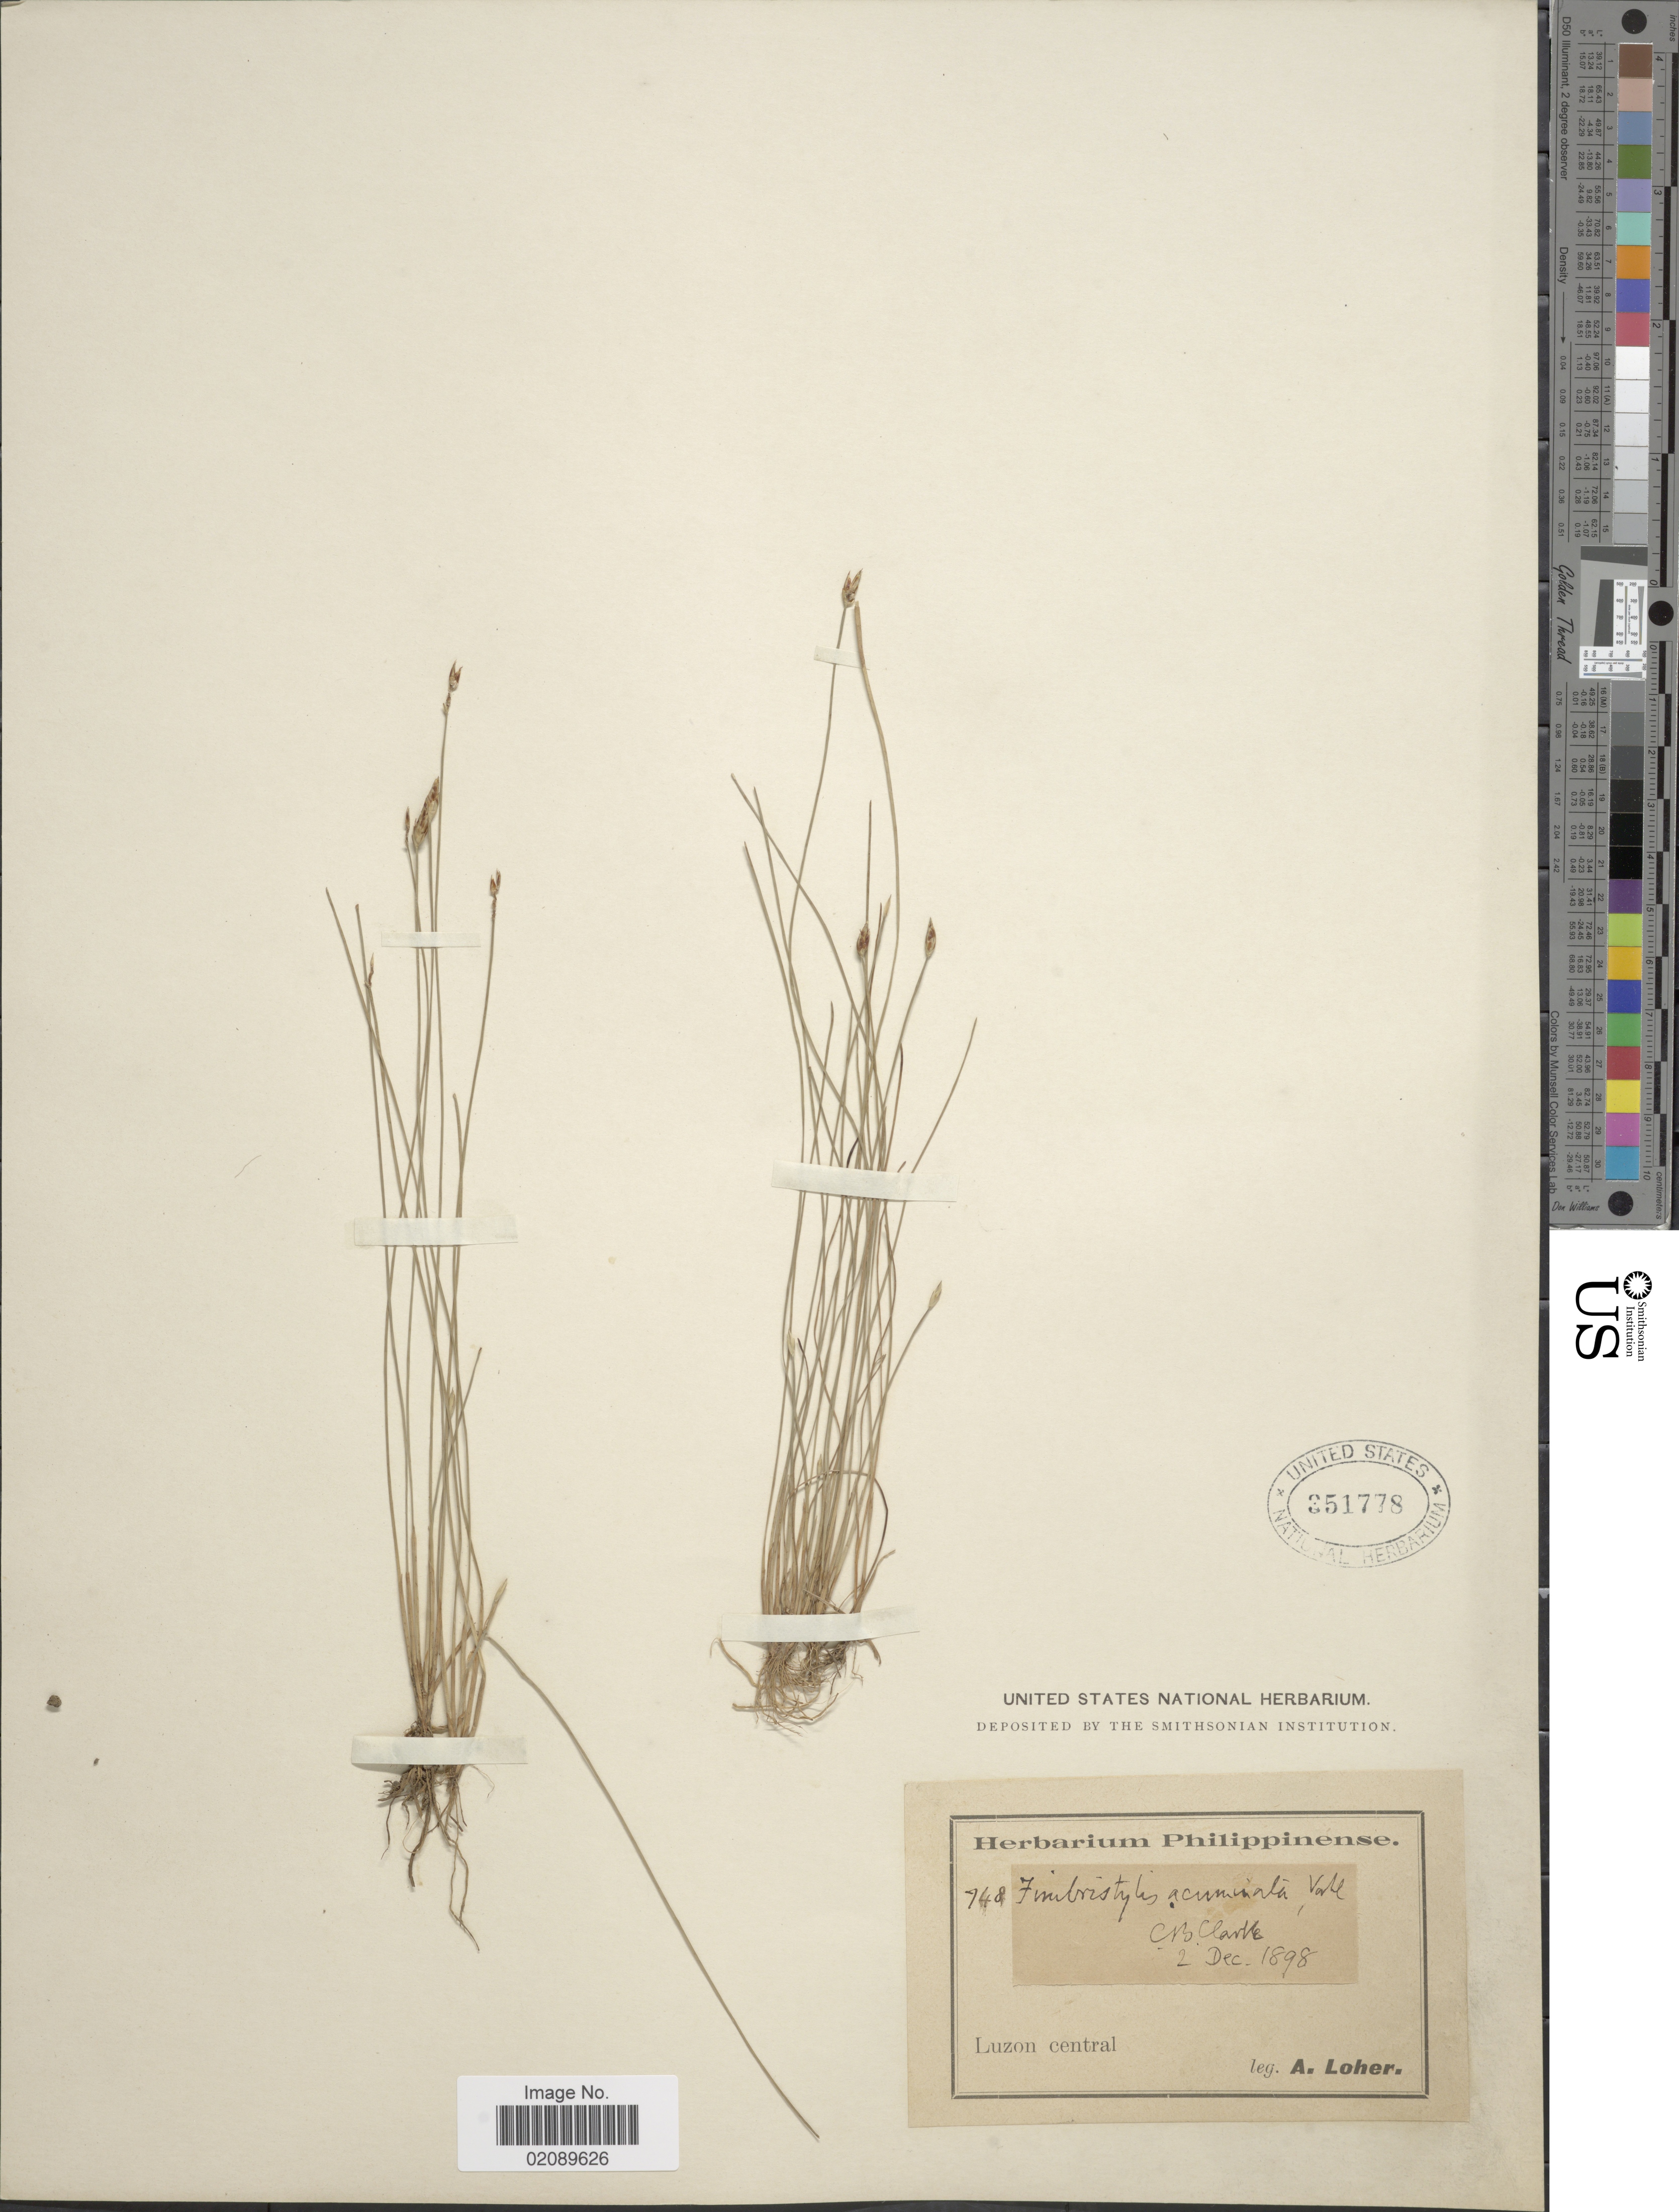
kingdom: Plantae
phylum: Tracheophyta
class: Liliopsida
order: Poales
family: Cyperaceae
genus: Fimbristylis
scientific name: Fimbristylis acuminata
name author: Vahl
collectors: A. Loher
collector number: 748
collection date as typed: "collection date" is probably date of determination by C.B. Clarke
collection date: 1898-12-02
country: Philippines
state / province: Central Luzon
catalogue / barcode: US 351778